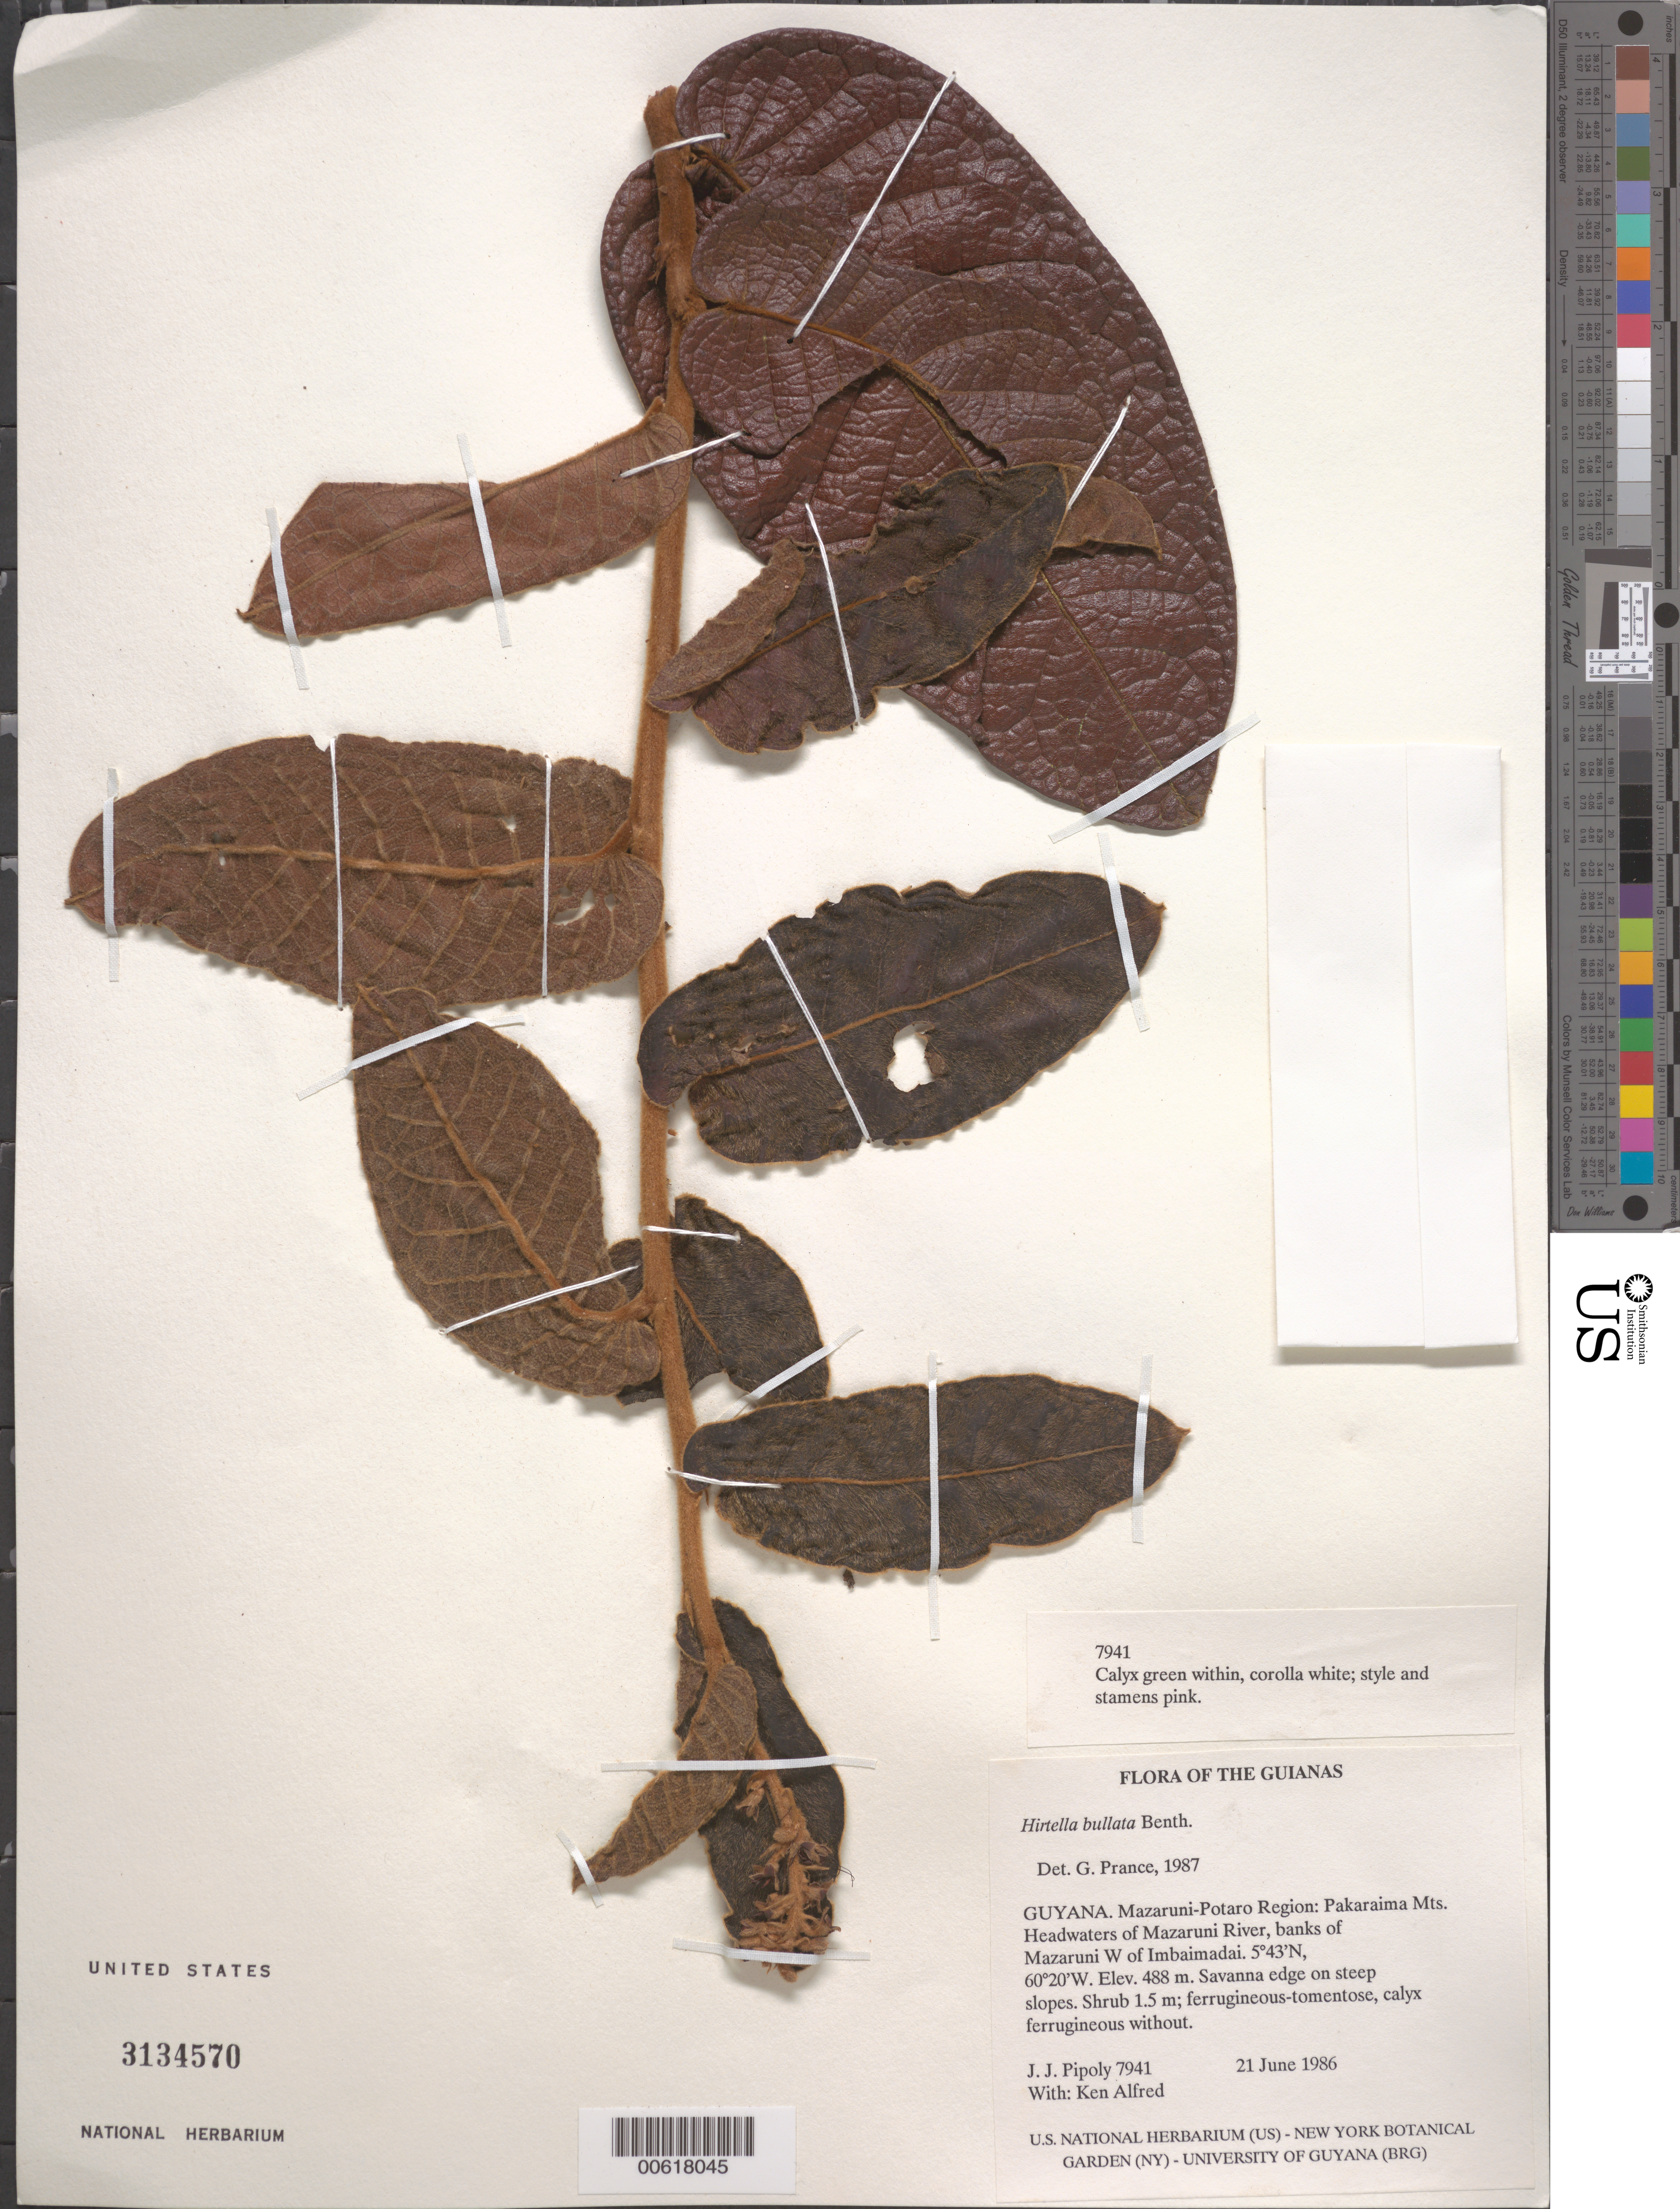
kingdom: Plantae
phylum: Tracheophyta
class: Magnoliopsida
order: Malpighiales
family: Chrysobalanaceae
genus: Hirtella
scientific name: Hirtella bullata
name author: Benth.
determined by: Prance, G. T.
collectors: J. J. Pipoly & K. Alfred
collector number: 7941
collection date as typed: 21 June 1986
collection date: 1986-06-21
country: Guyana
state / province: Cuyuni-Mazaruni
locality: Pakaraima Mts. Headwaters of Mazaruni River, banks of Mazaruni W of Imbaimadai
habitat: Savanna edge on steep slopes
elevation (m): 488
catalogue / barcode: US 3134570